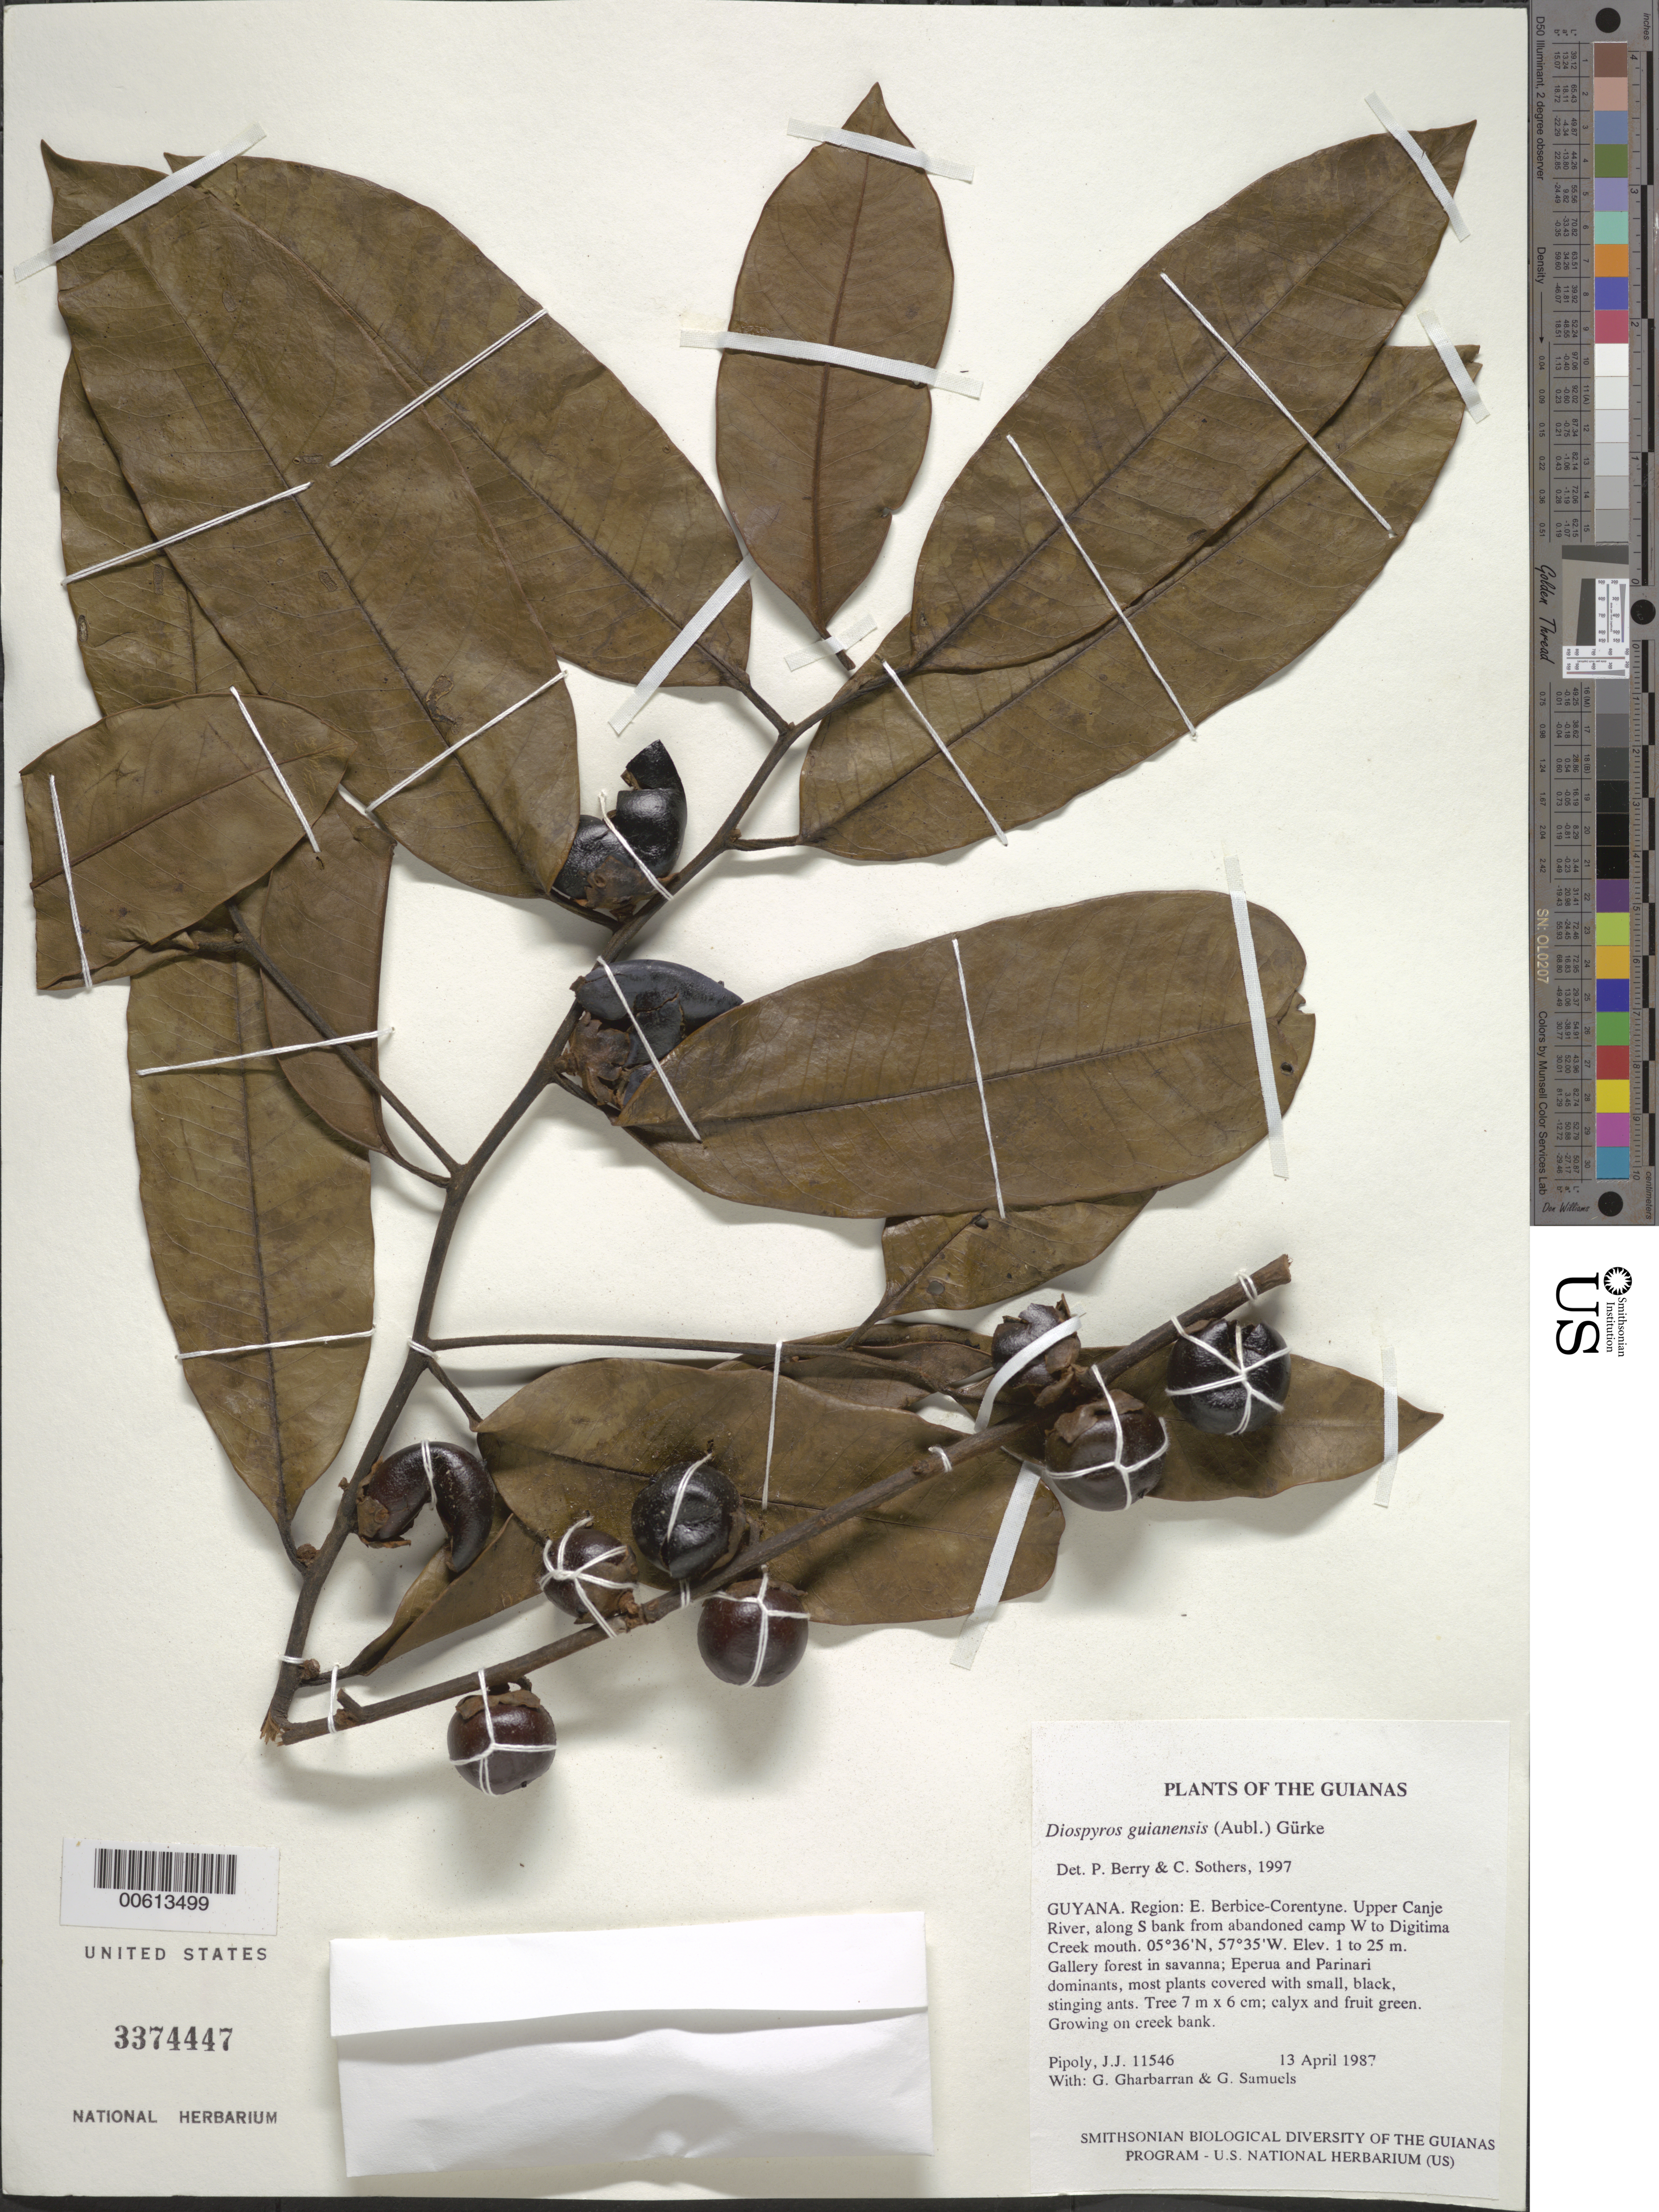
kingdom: Plantae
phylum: Tracheophyta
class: Magnoliopsida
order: Ericales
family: Ebenaceae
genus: Diospyros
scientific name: Diospyros guianensis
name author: (Aubl.) Gürke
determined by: Sothers, C. A.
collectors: J. J. Pipoly, G. Gharbarran & G. Samuels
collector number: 11546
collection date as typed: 13 April 1987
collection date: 1987-04-13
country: Guyana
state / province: E. Berbice-Corentyne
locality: Upper Canje River, S bank from abandoned Amerindian logging camp W to Digitima Cr. mouth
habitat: Gallery forest in savanna; Eperua and Parinari dominants, most plants covered with small, black, stinging ants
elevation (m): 1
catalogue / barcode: US 3374447